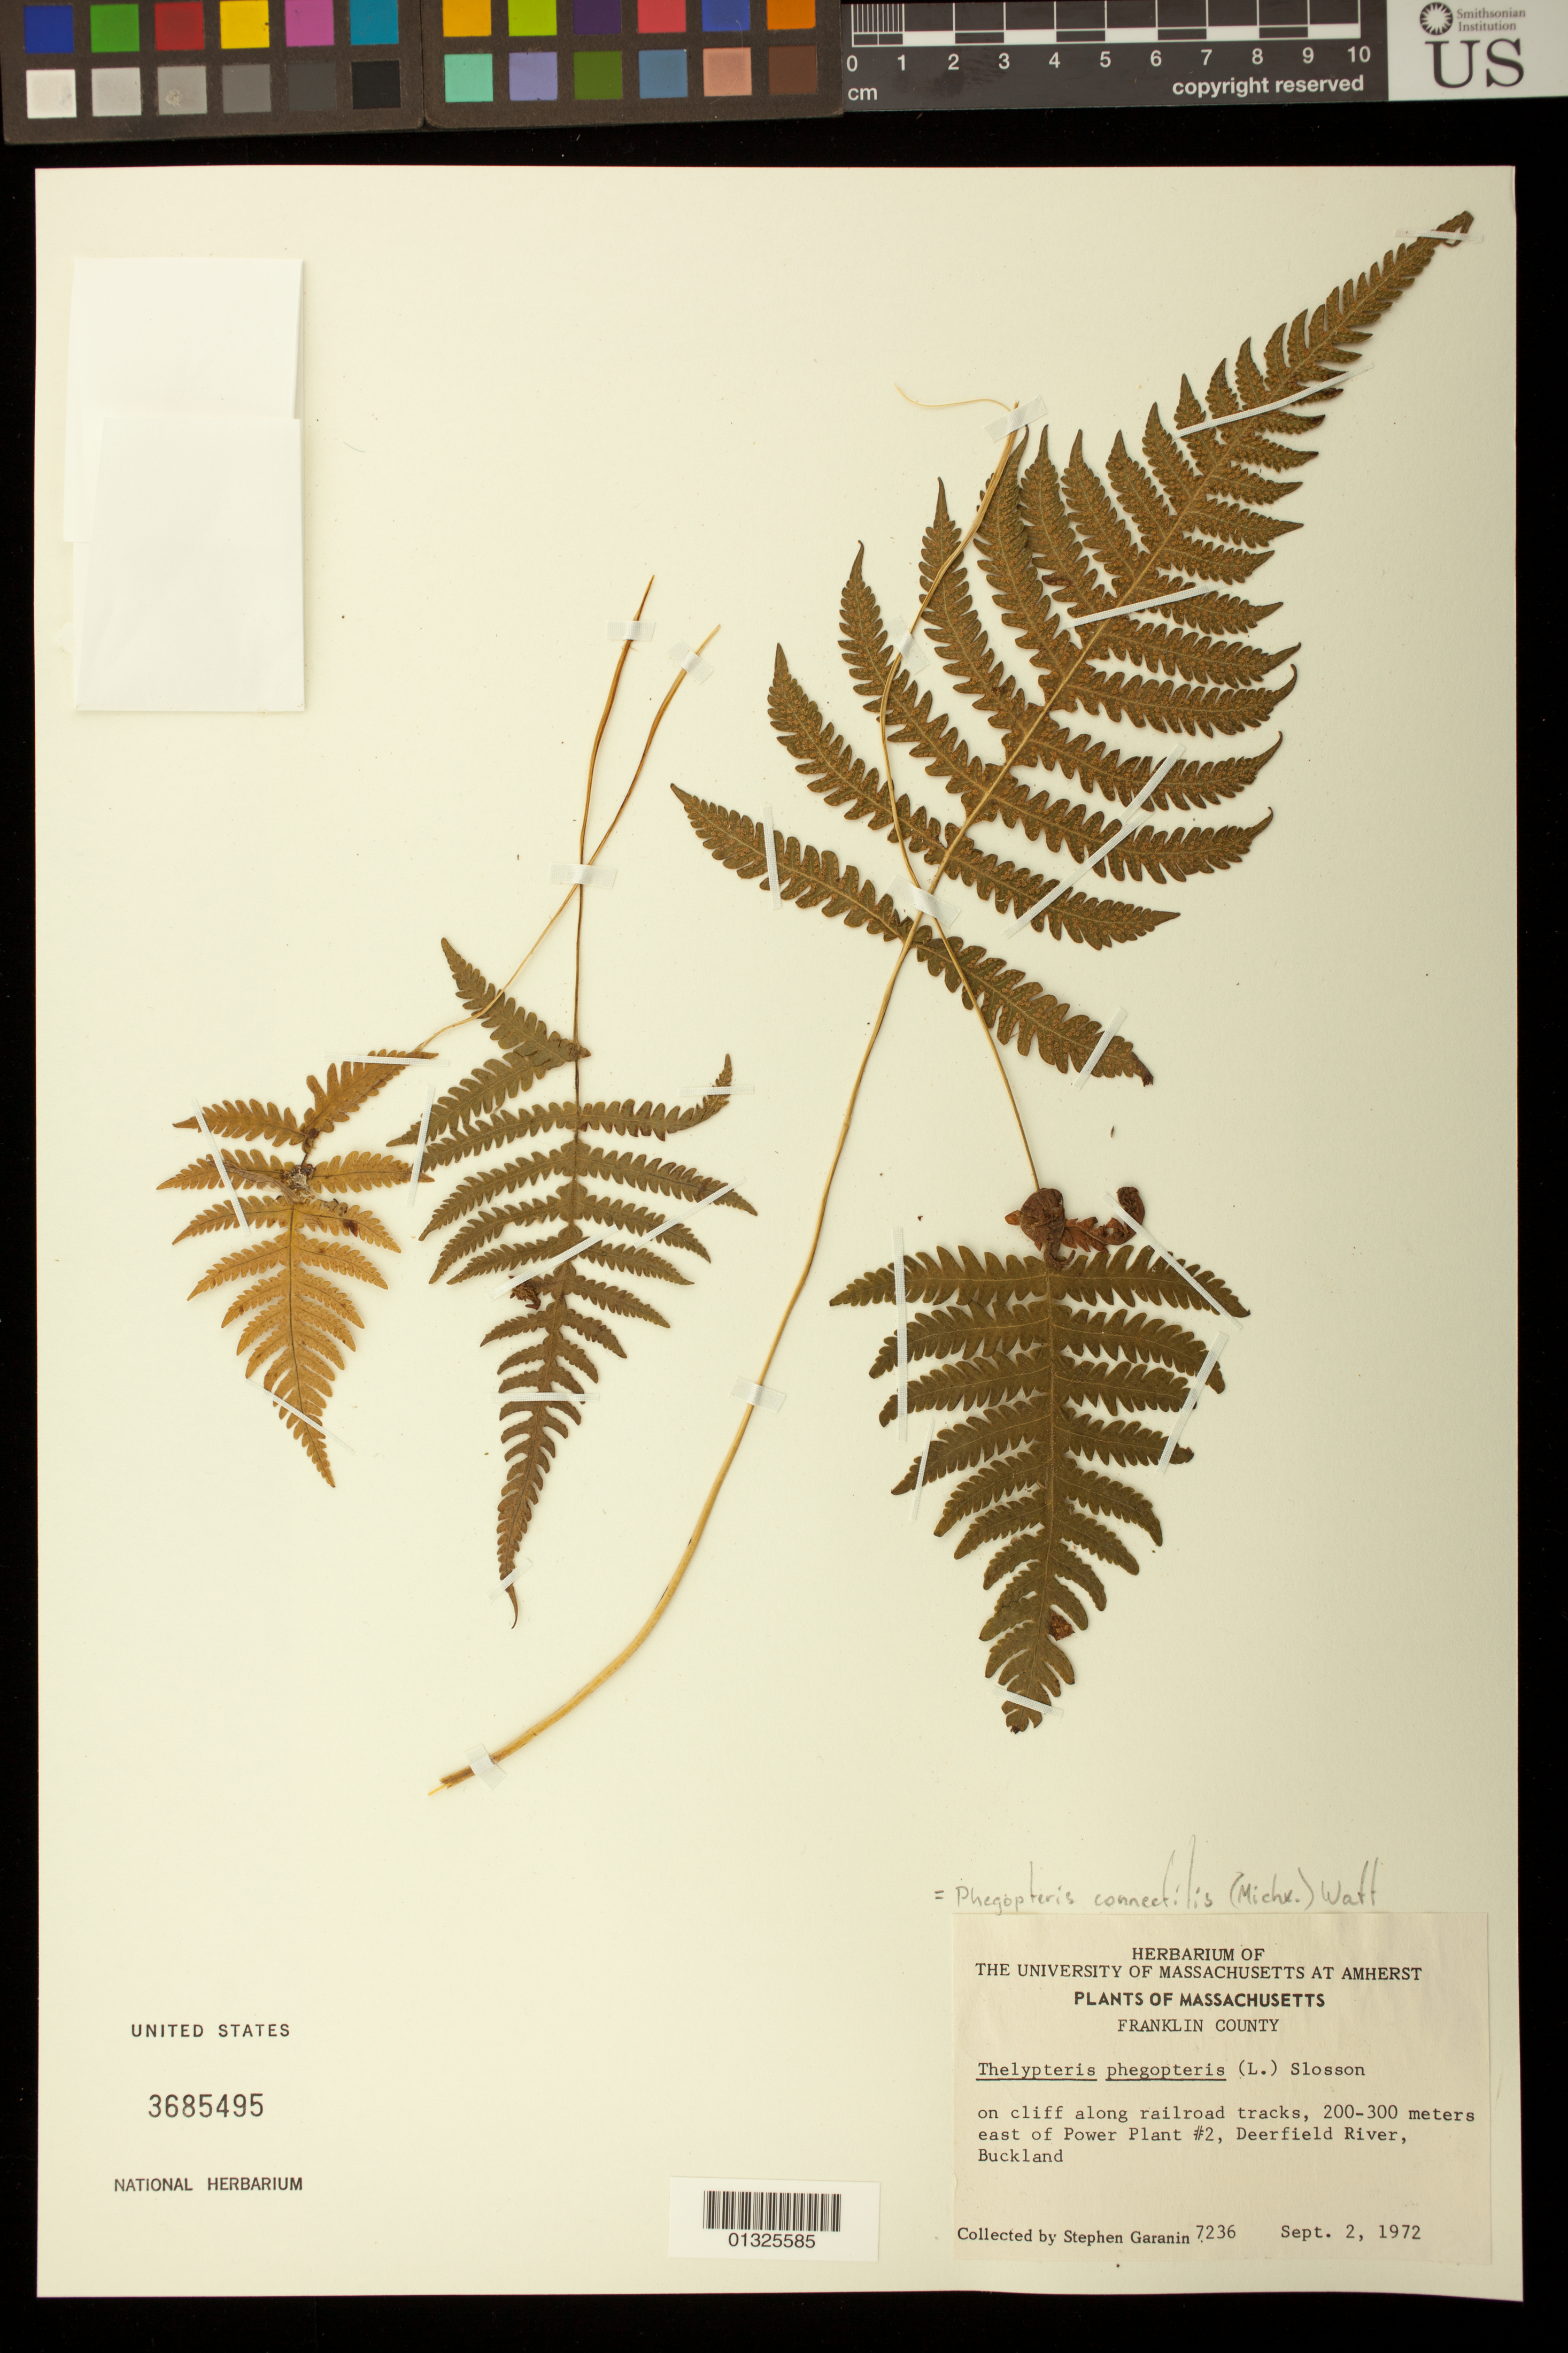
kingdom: Plantae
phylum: Tracheophyta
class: Polypodiopsida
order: Polypodiales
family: Thelypteridaceae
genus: Phegopteris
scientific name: Phegopteris connectilis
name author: (Michx.) Watt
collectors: S. Garanin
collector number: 7236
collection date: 1972-09-02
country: United States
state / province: Massachusetts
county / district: Franklin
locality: on cliff along railroad tracks, 200-300 meters east of Power Plant #2, Deerfield River, Buckland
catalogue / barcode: US 3685495